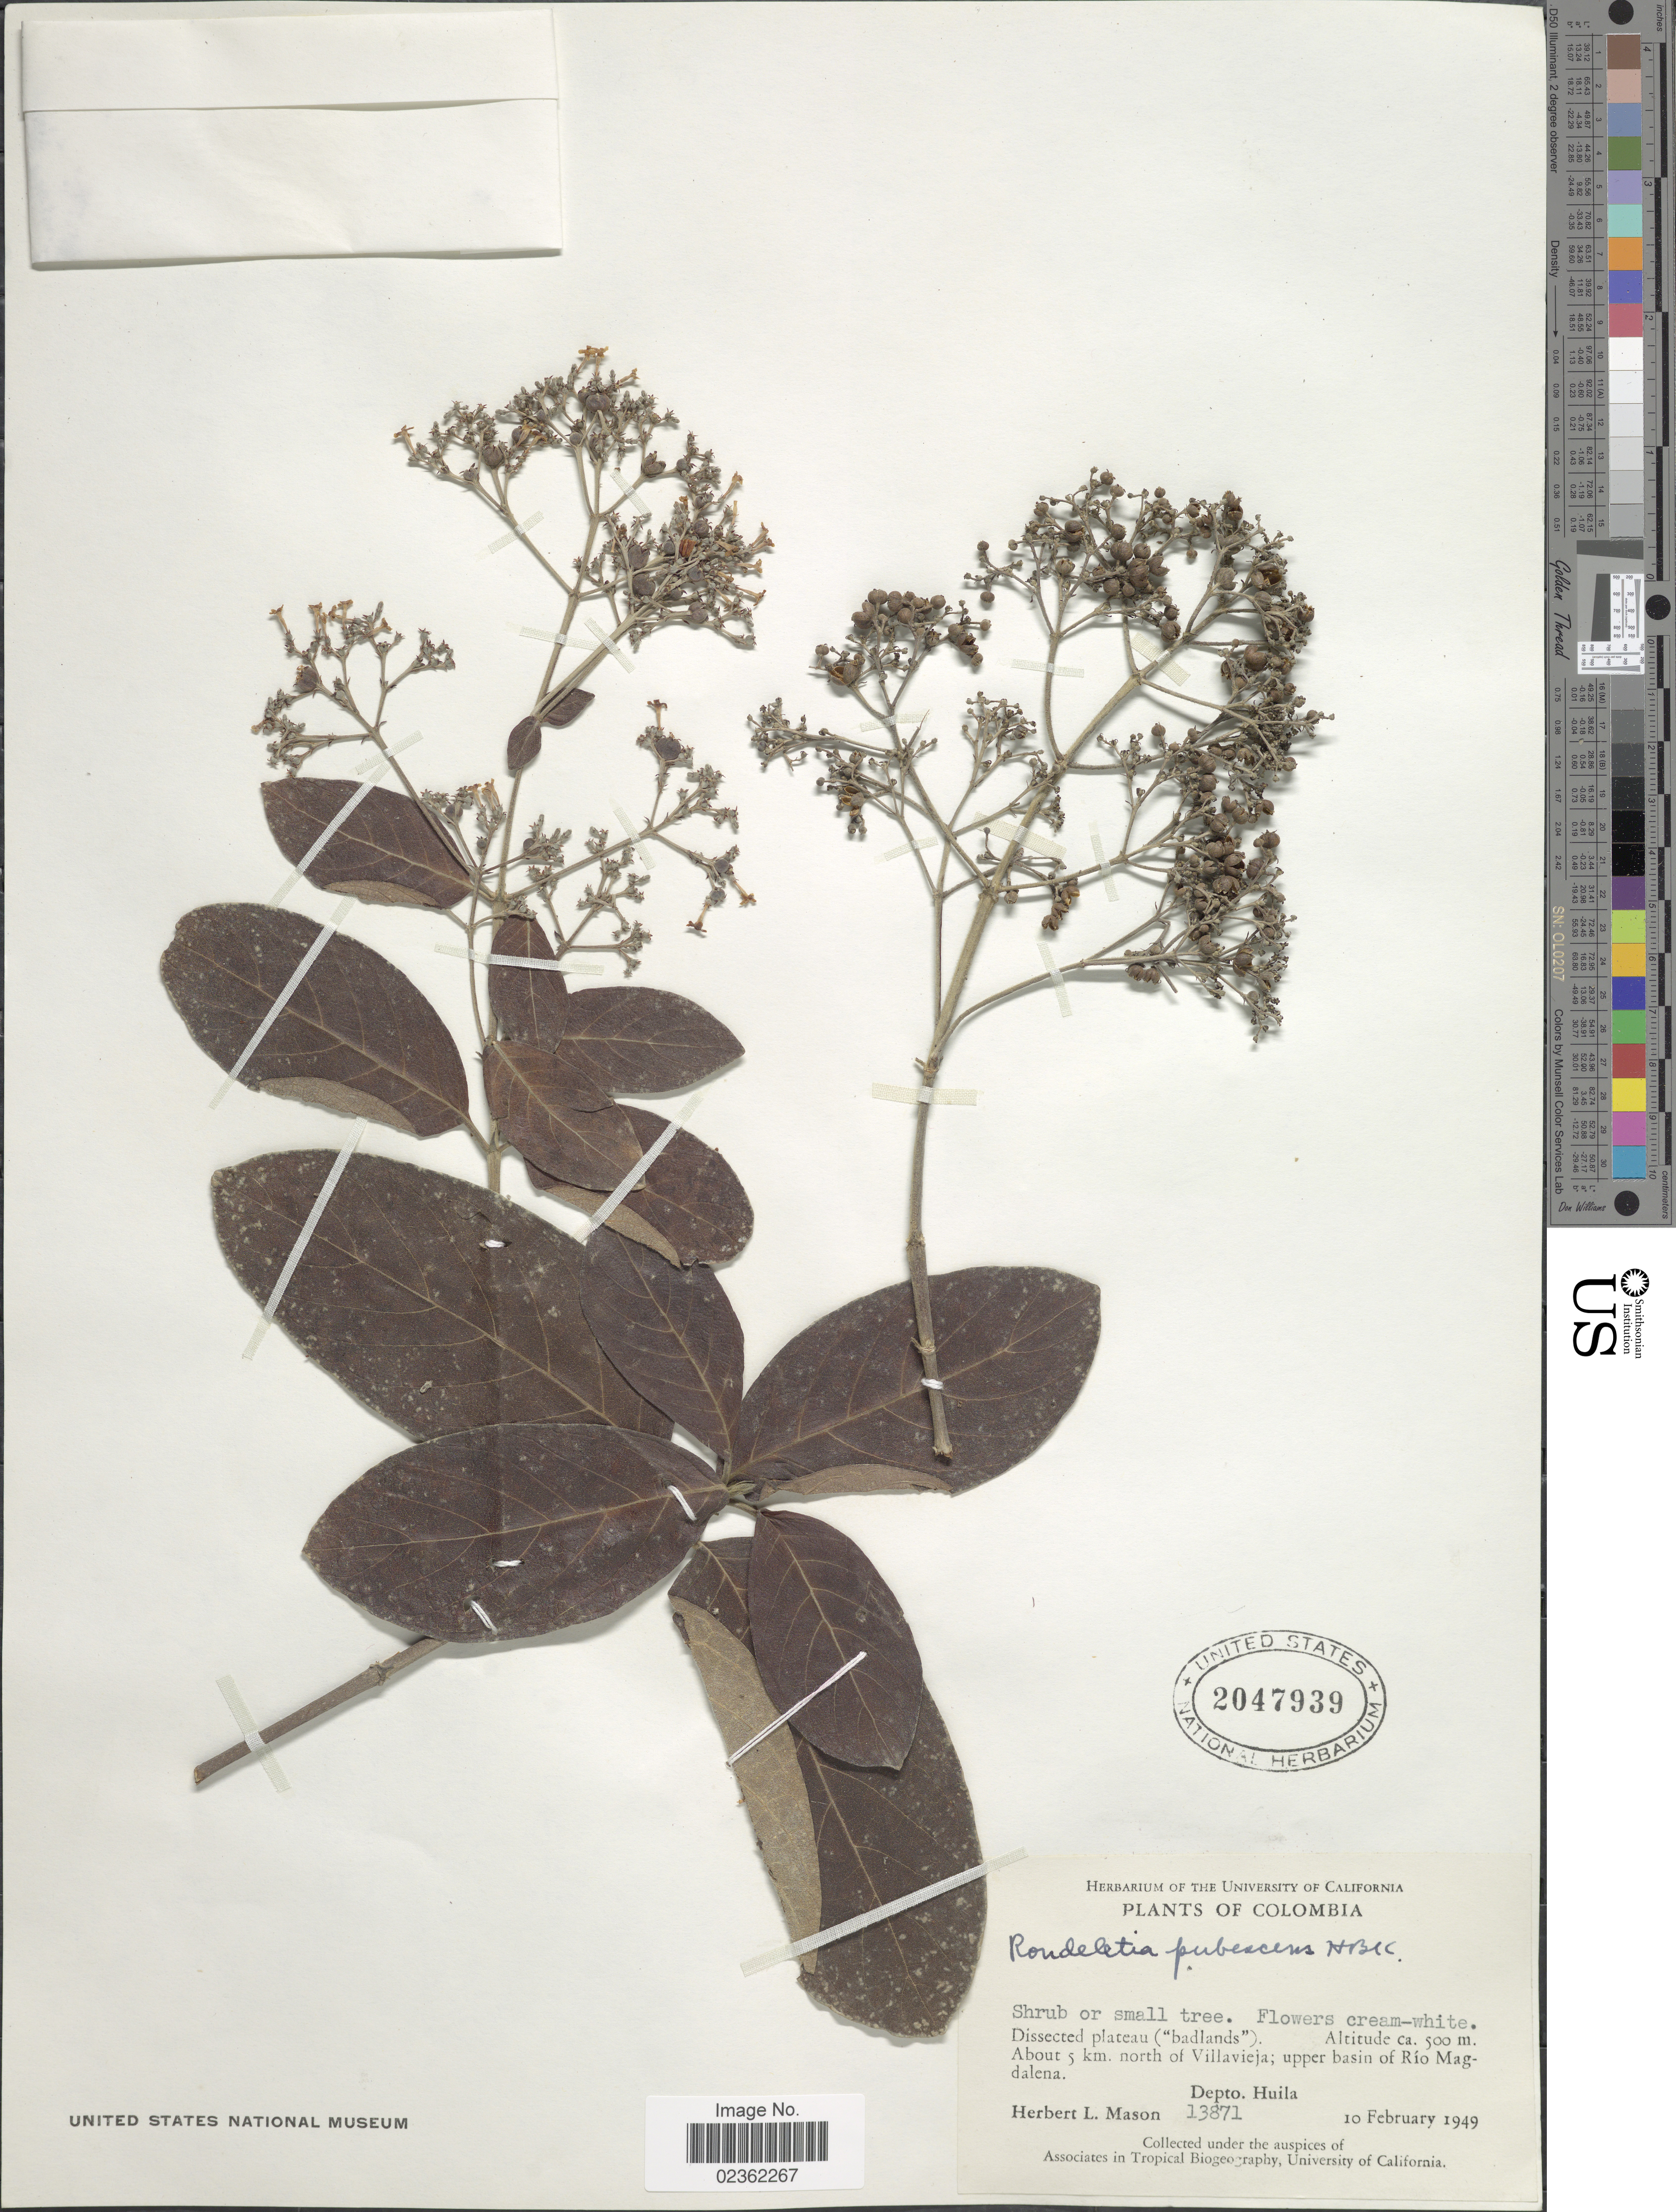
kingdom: Plantae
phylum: Tracheophyta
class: Magnoliopsida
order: Gentianales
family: Rubiaceae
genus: Rondeletia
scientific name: Rondeletia pubescens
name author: Kunth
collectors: H. L. Mason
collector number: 13871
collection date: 1949-02-10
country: Colombia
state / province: Huila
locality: About 5 km. north of Villavieja; upper basin of Rio Magdalena.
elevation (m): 500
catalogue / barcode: US 2047939